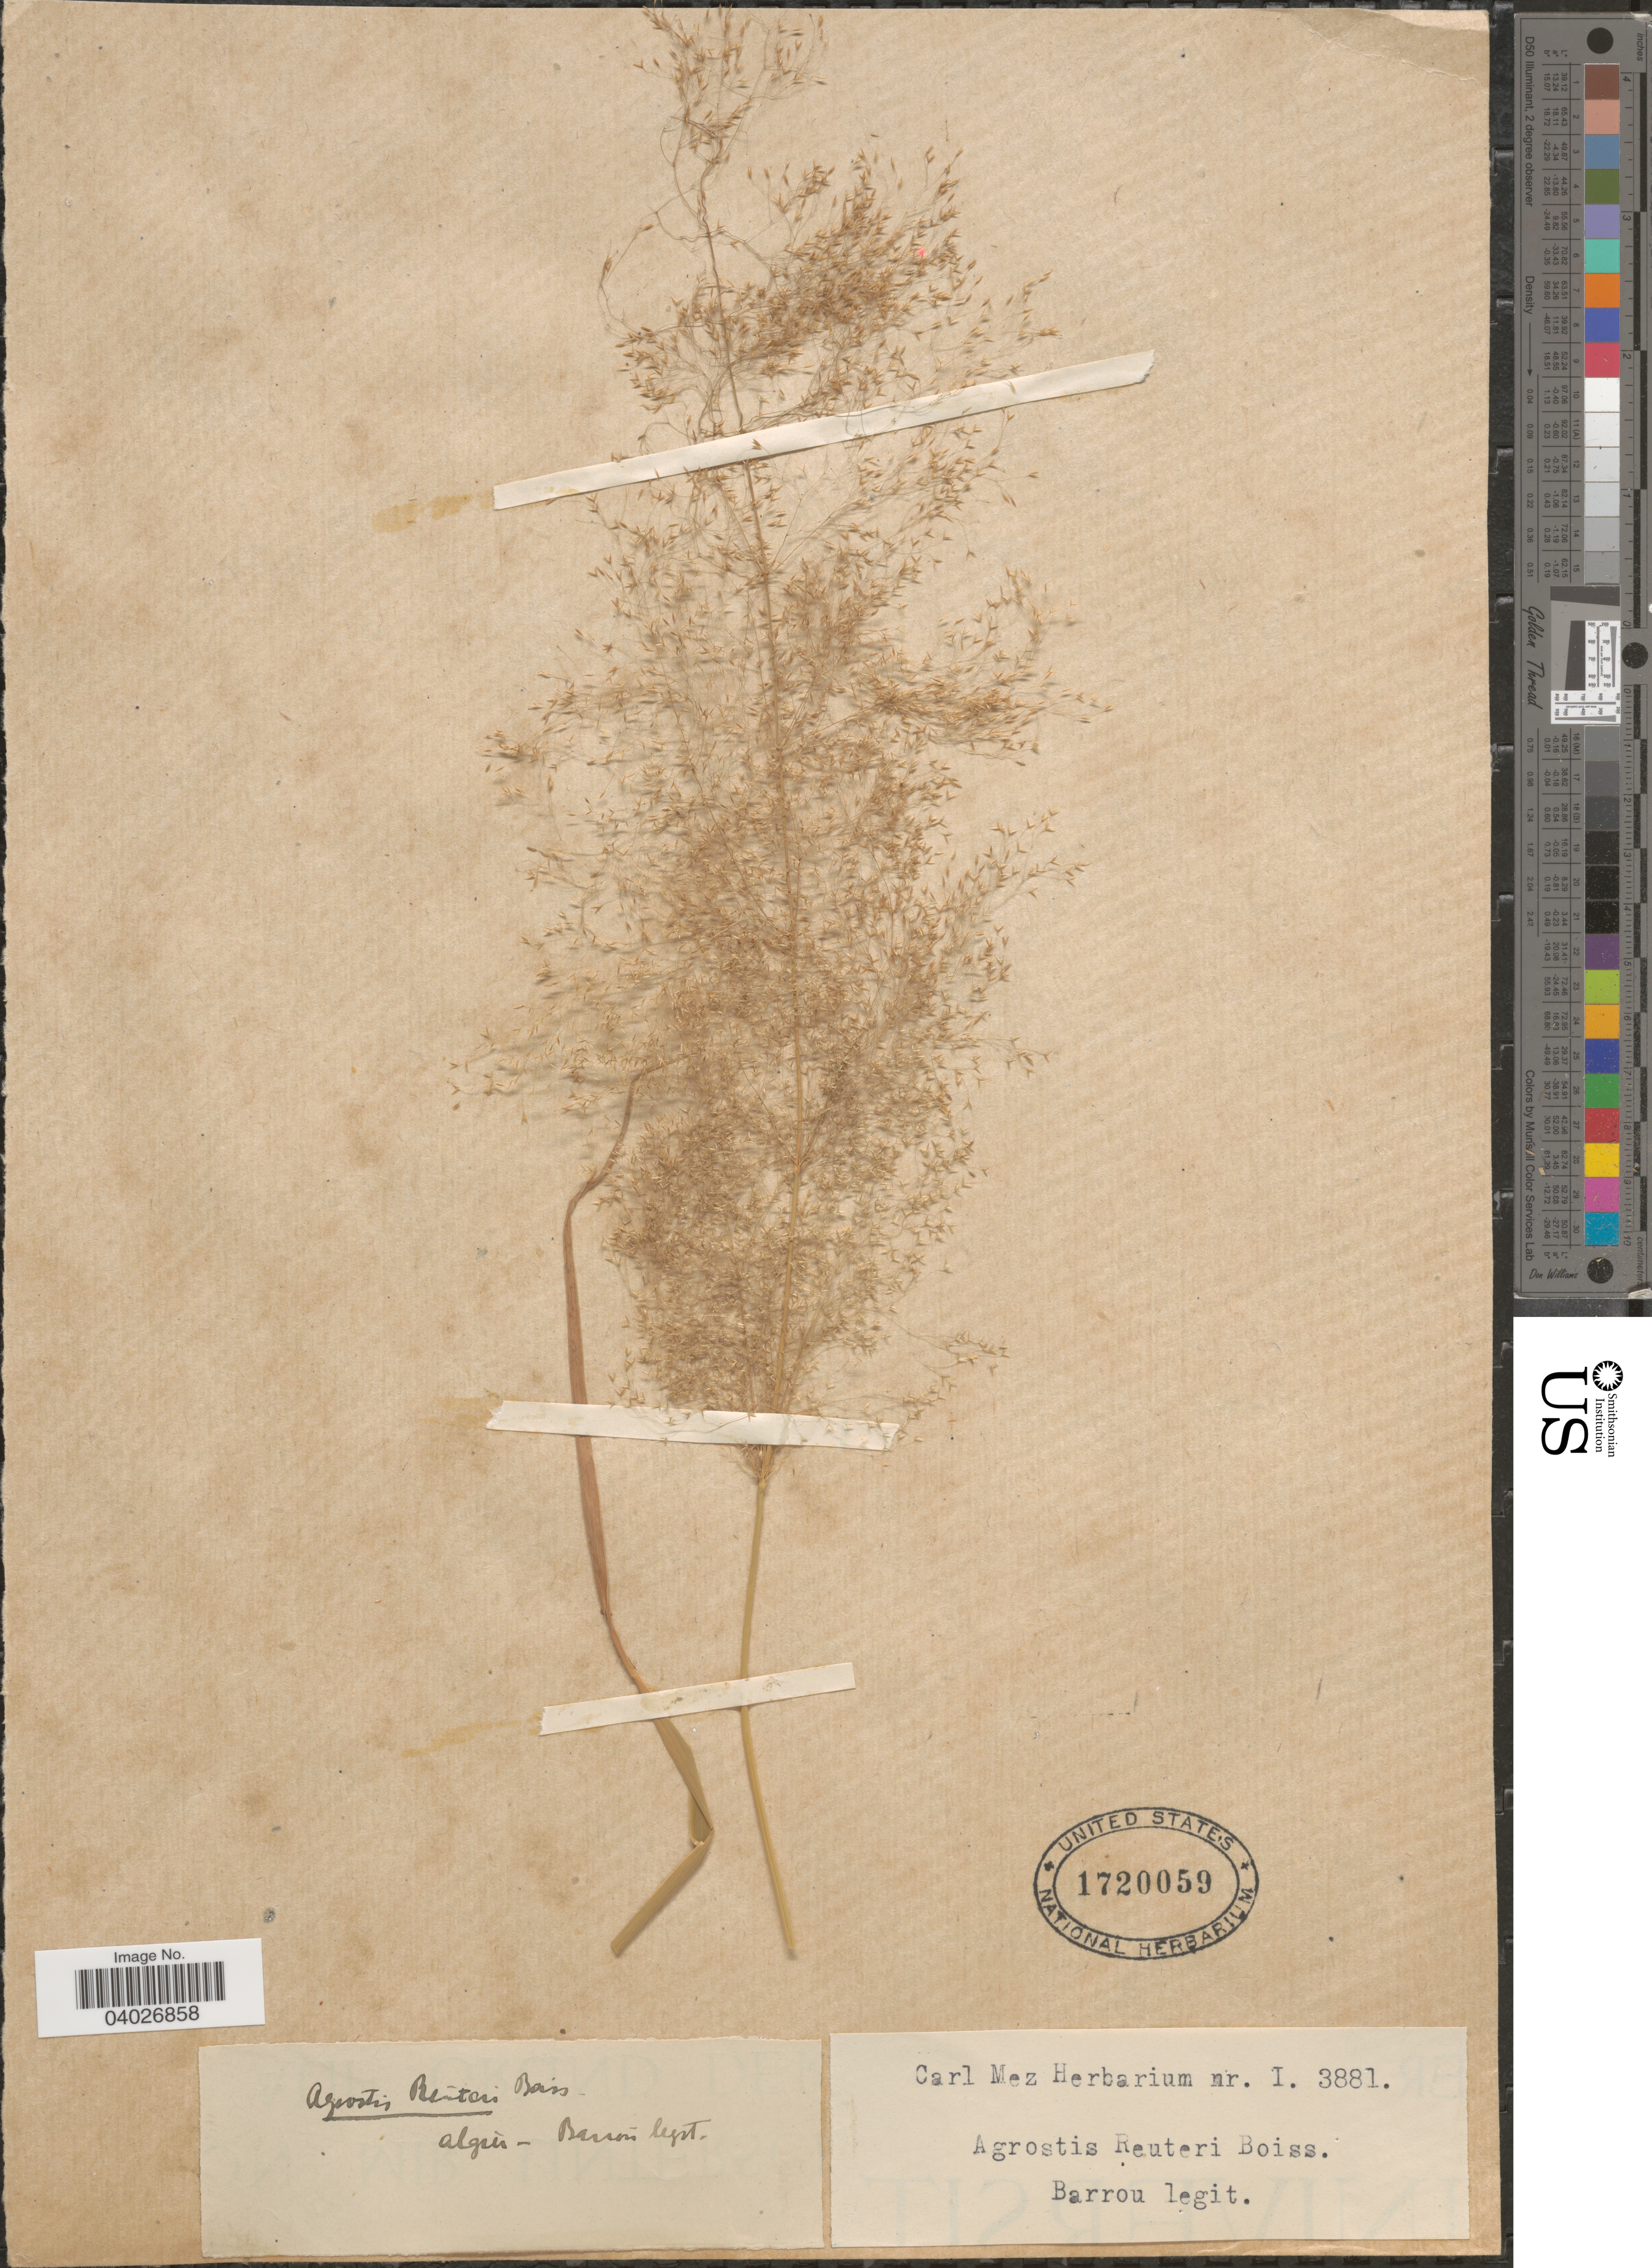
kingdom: Plantae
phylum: Tracheophyta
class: Liliopsida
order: Poales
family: Poaceae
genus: Agrostis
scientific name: Agrostis reuteri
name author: Boiss.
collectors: Barrou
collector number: I 3881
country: Algeria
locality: Algier.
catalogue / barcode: US 1720059